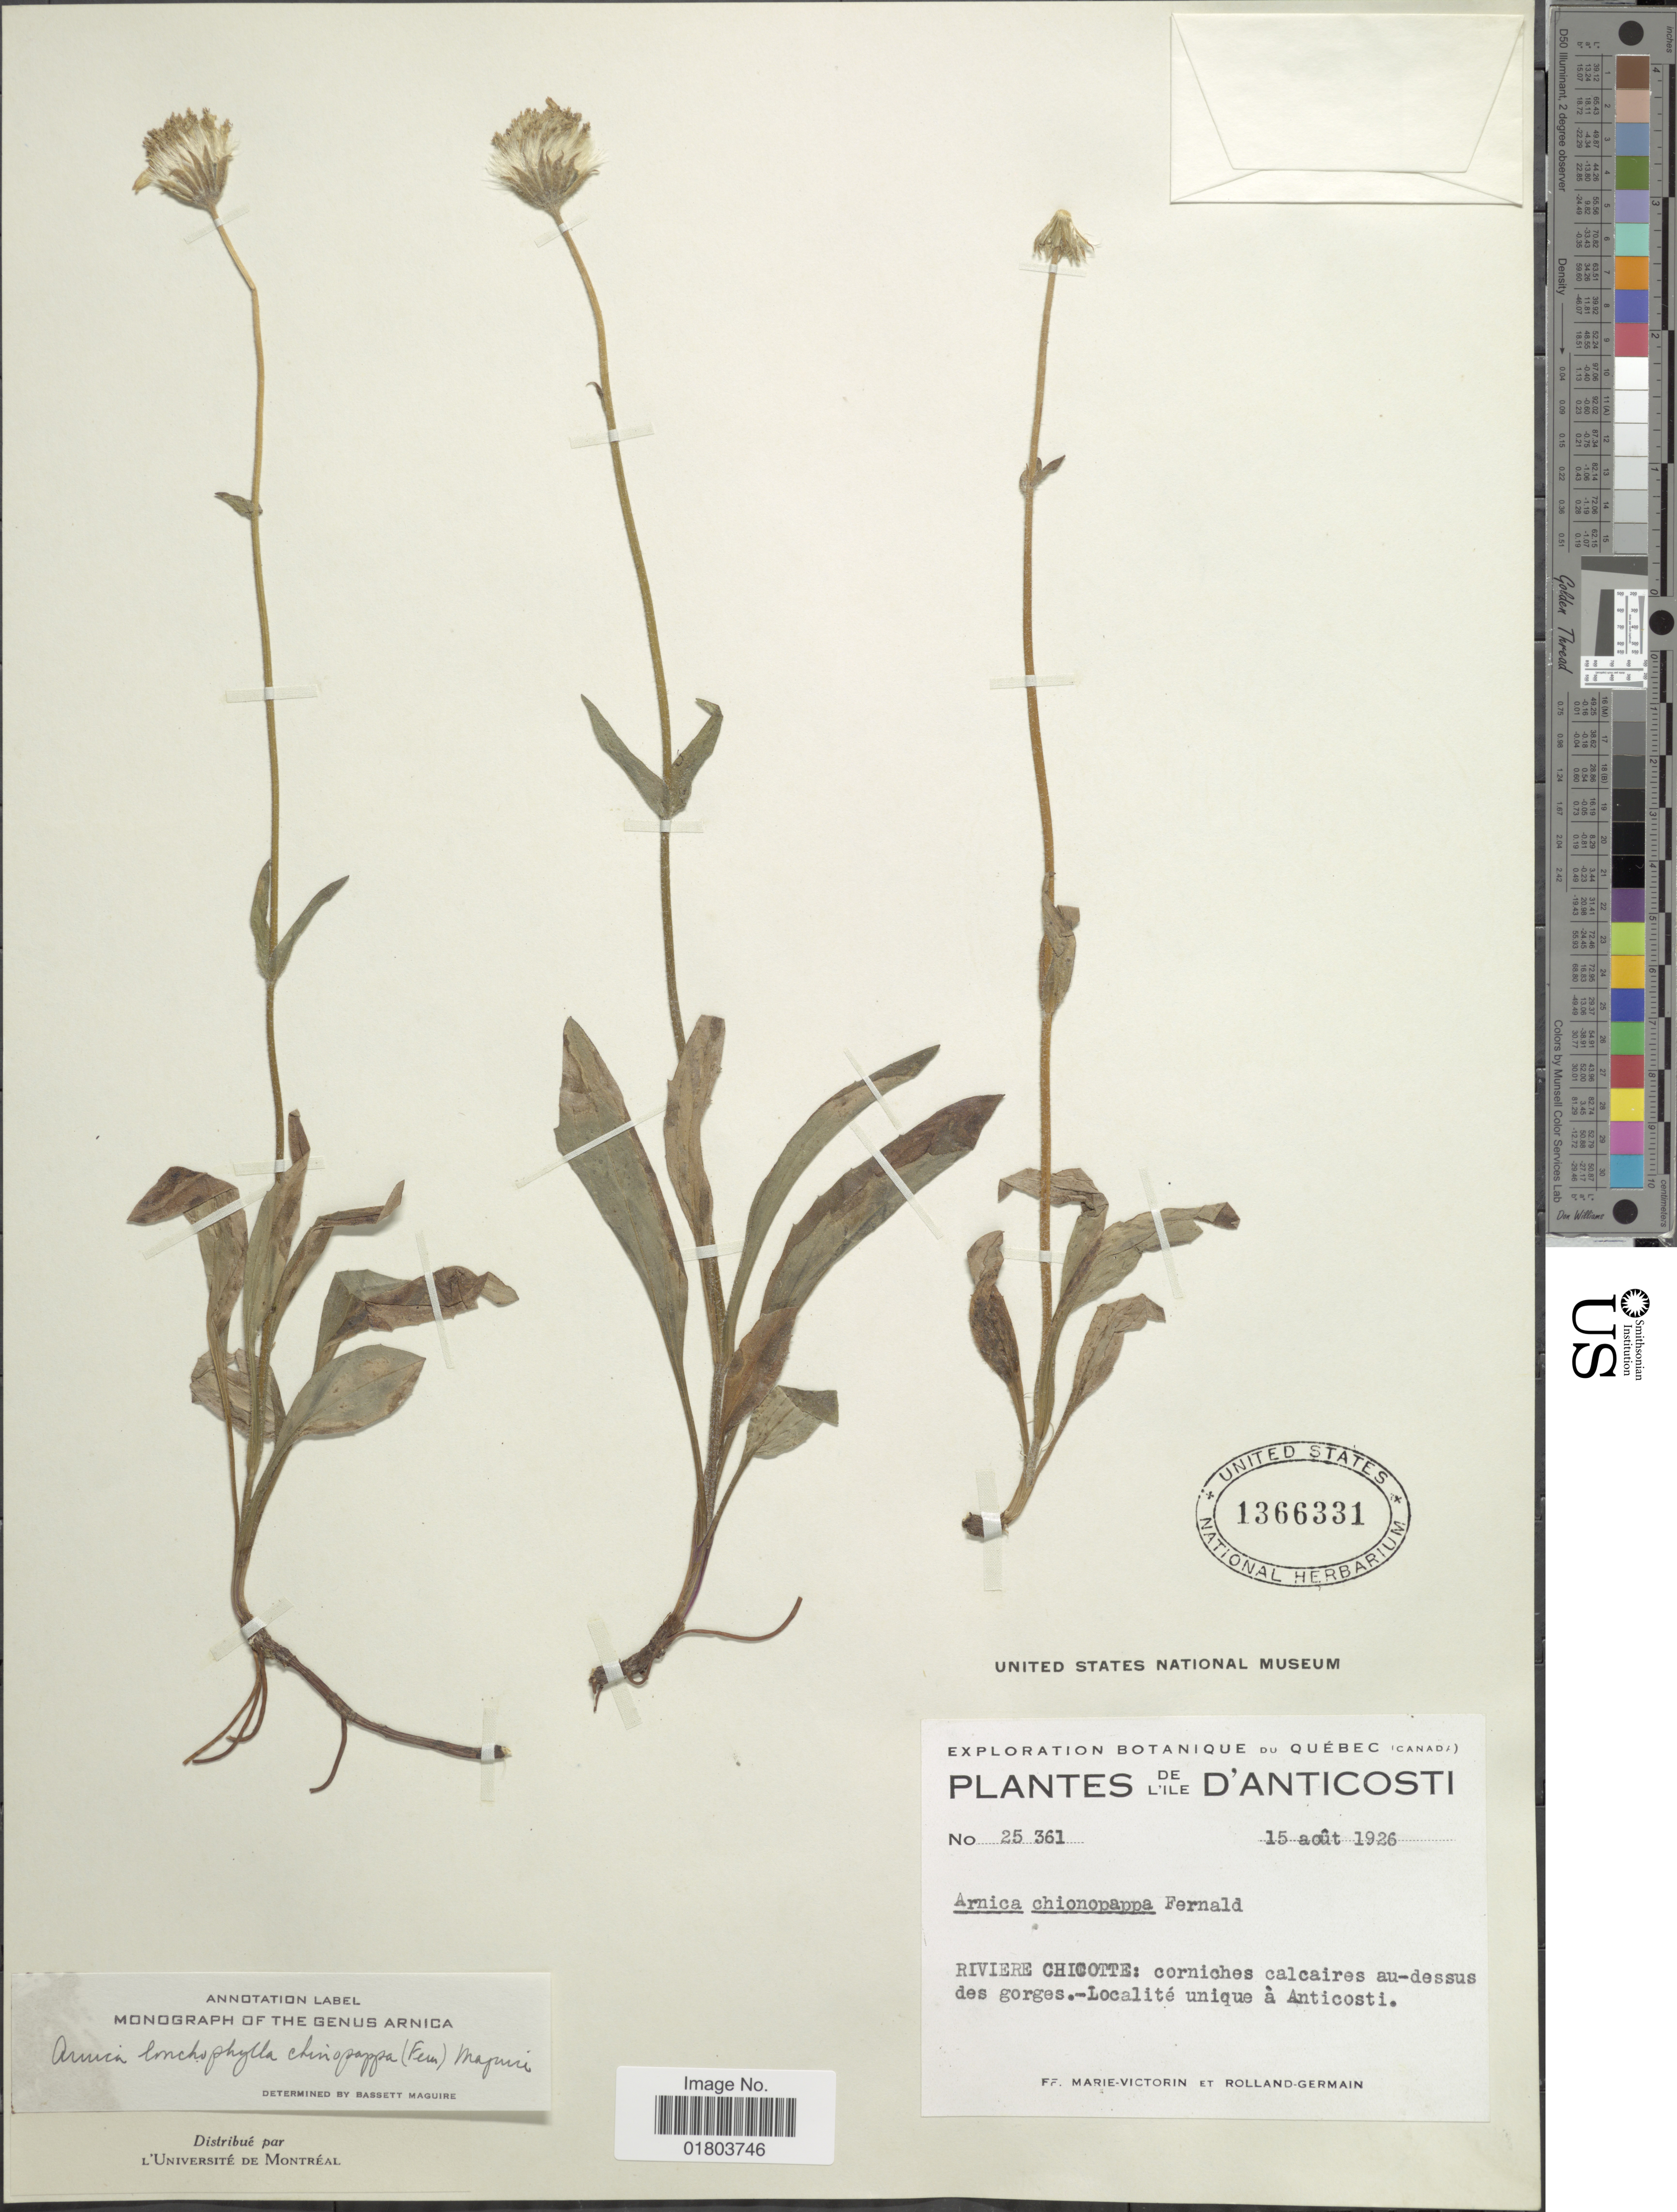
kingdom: Plantae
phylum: Tracheophyta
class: Magnoliopsida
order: Asterales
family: Asteraceae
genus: Arnica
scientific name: Arnica lonchophylla subsp. chionopappa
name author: (Fernald) Maguire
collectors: Fr. Marie-Victorin & Rolland-Germain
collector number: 25361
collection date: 1926-08-15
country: Canada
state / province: Quebec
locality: De L'Ile D'Anticosti, Riviere Chicote: corniches calcaires au-dessus des gorges.- Localité unique à Antiocosti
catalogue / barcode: US 1366331